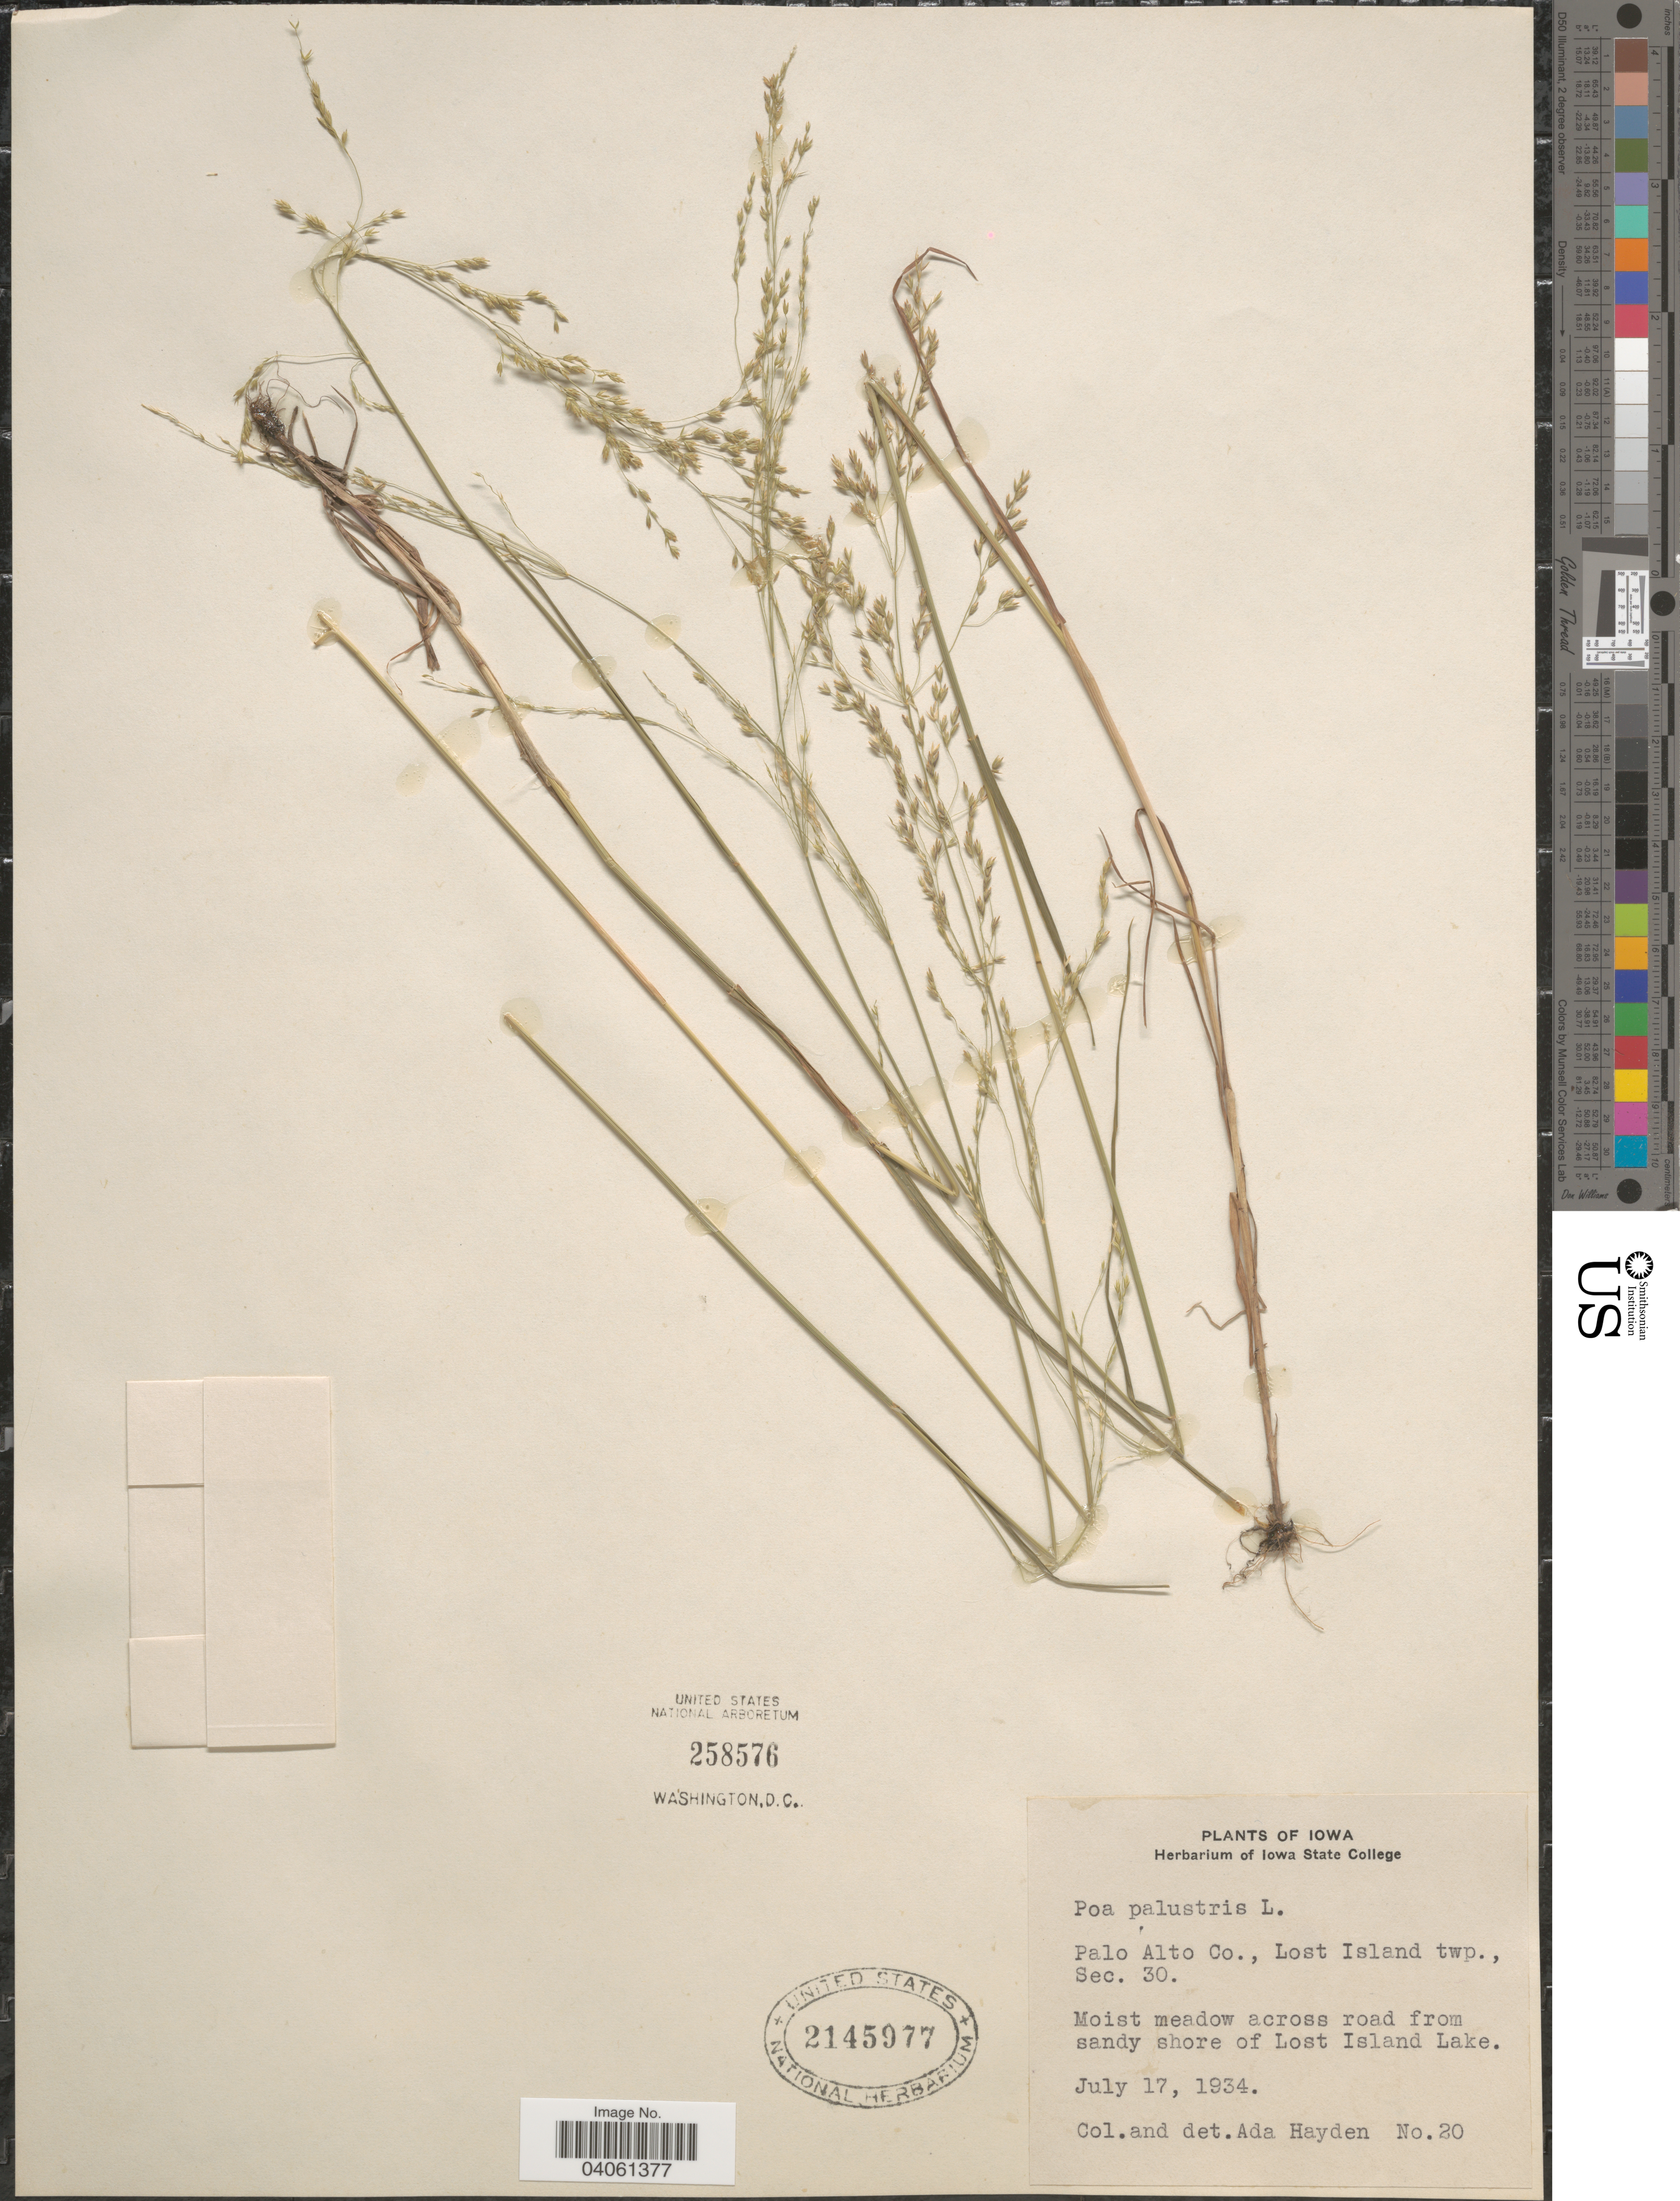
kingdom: Plantae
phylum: Tracheophyta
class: Liliopsida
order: Poales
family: Poaceae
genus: Poa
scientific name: Poa palustris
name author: L.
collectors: Ada Hayden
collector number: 20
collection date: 1934-07-17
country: United States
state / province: Iowa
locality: Palo Alto Co., Lost Island twp., Sec. 30. Moist meadow across road from sandy shore of Lost Island Lake.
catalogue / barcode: US 2145977